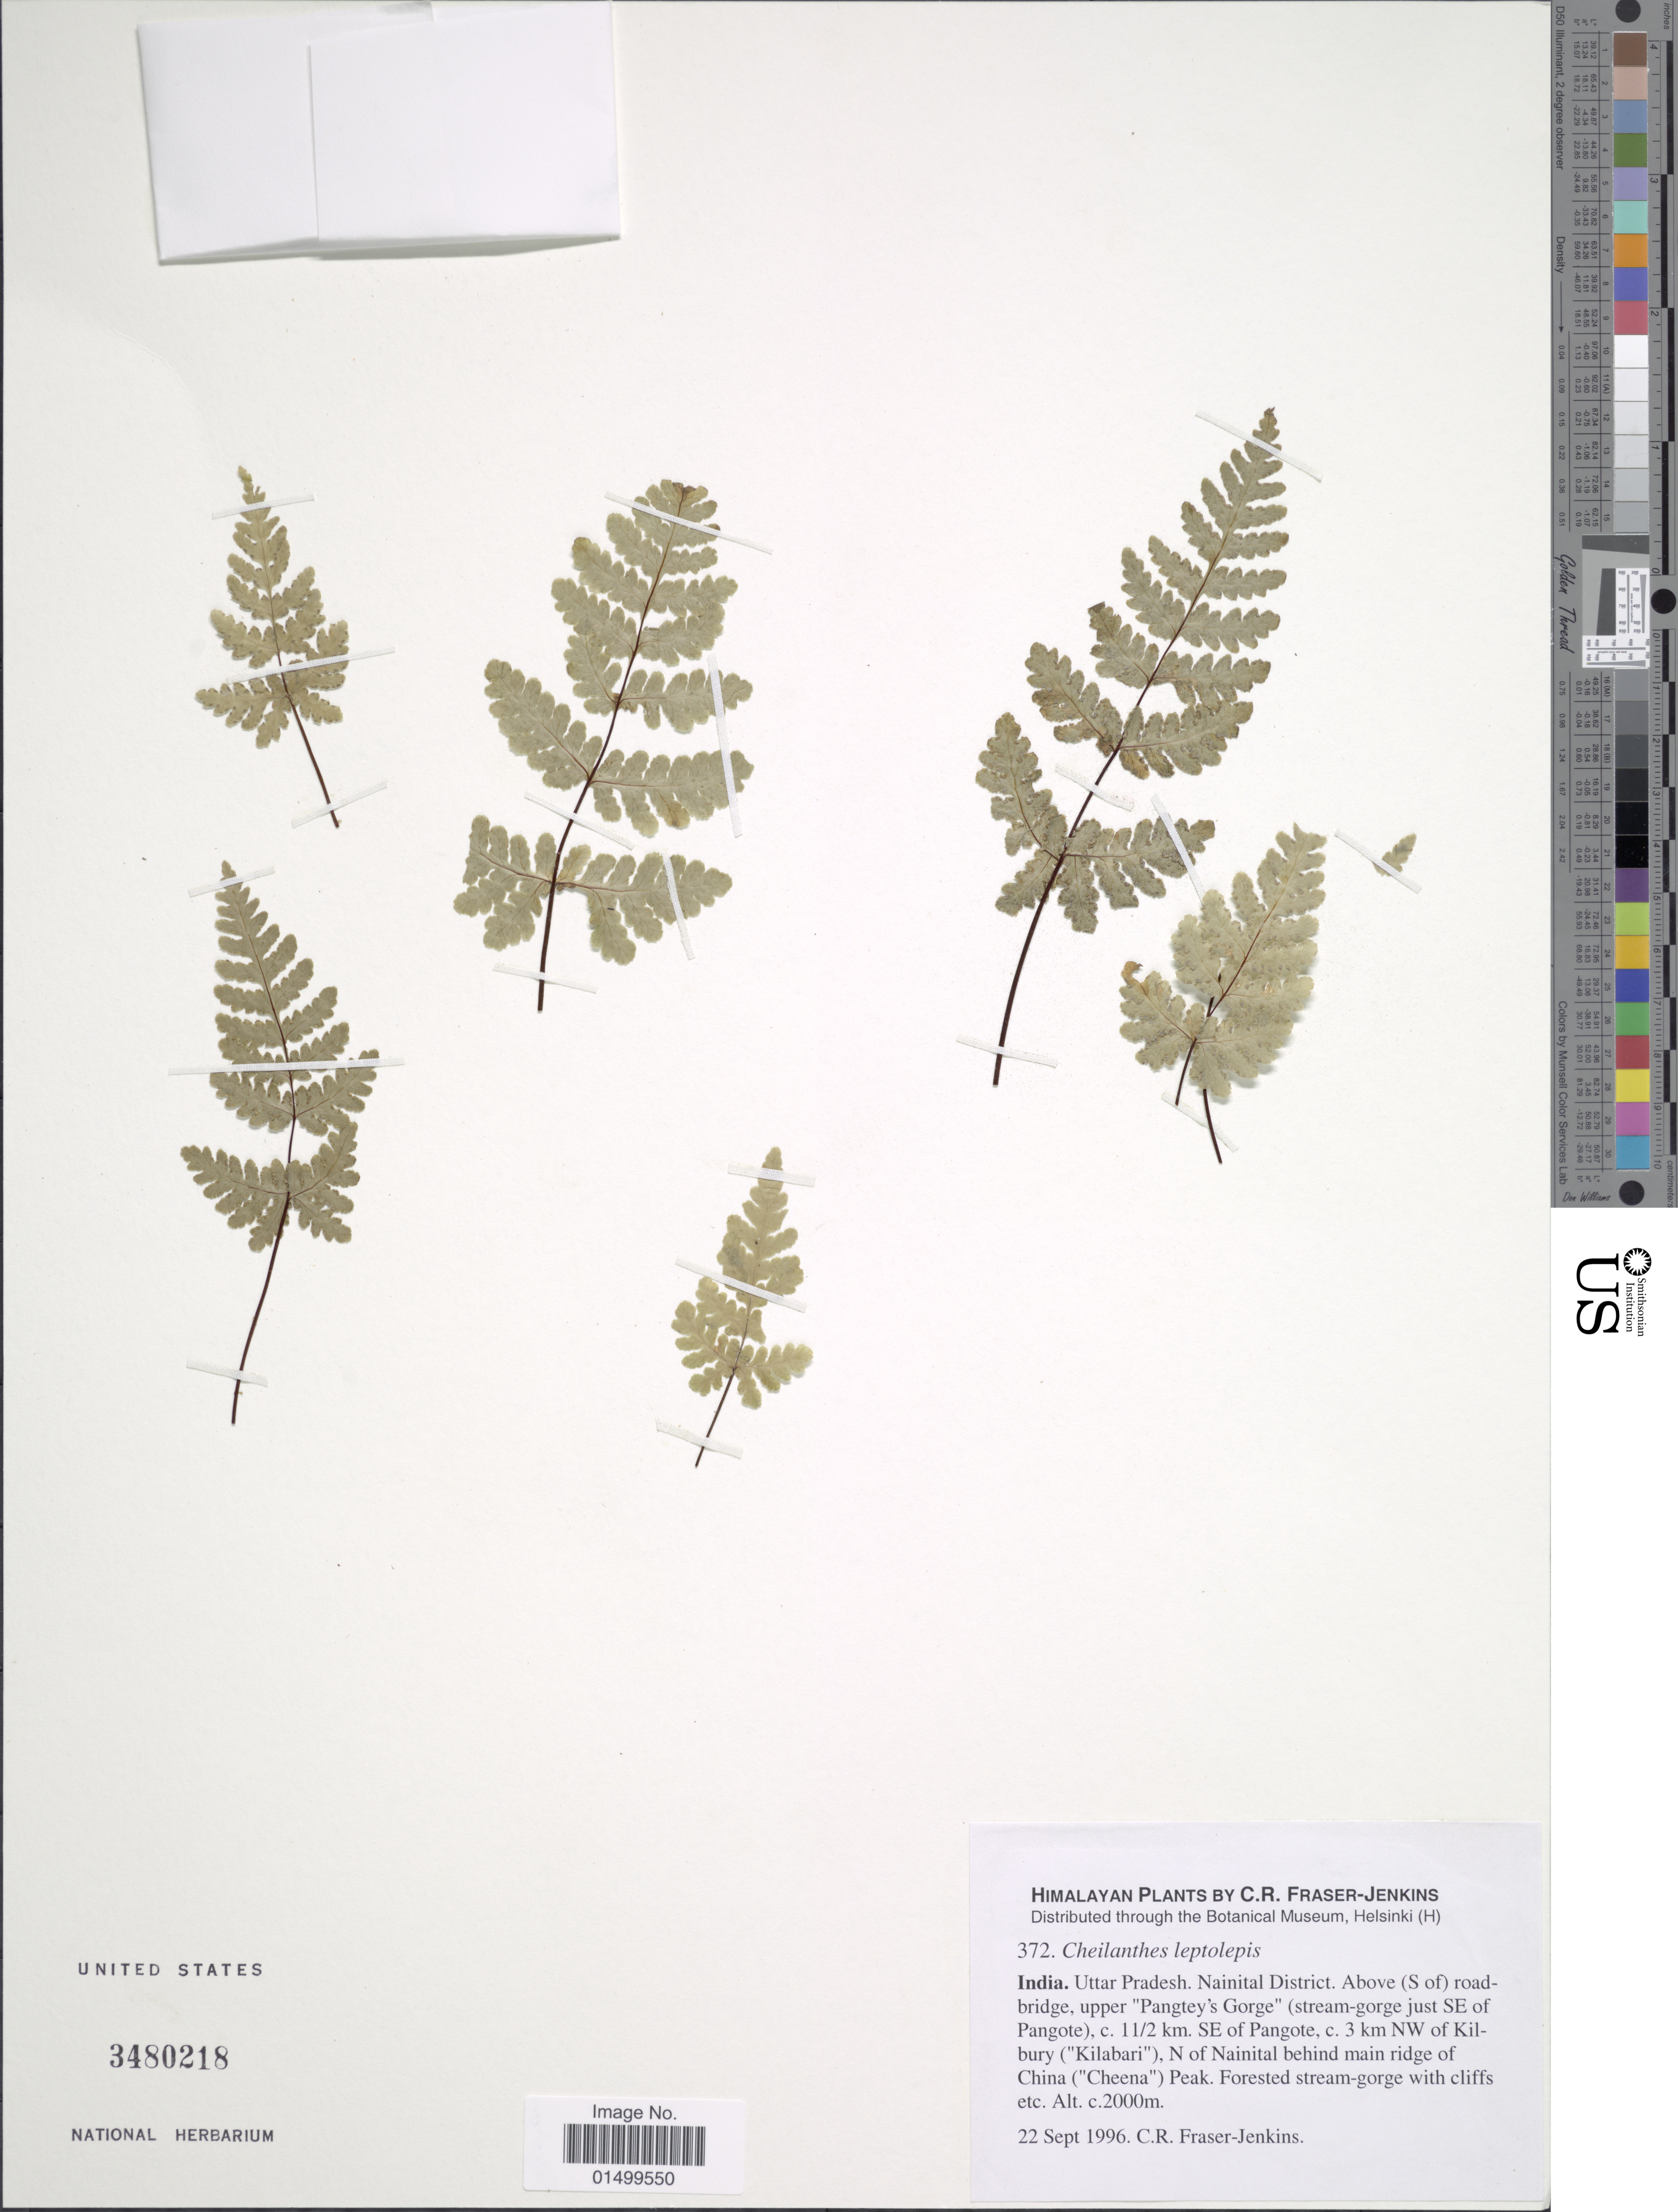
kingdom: Plantae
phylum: Tracheophyta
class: Polypodiopsida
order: Polypodiales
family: Pteridaceae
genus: Cheilanthes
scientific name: Cheilanthes leptolepis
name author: Fraser-Jenk.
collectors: C. R. Fraser-Jenkins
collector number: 372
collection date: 1996-09-22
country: India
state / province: Uttar Pradesh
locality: Himalayan Plants. Nainital District. Above (S of) roadbridge, upper "Pangtey's Gorge"(stream-gorge just SE of Pangote), c. 11/2 km. SE of Pangote, c. 3 km NW of Kilbury ("Kilabari"), N of Nainital behind main ridge of China ("Cheena") Peak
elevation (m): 2000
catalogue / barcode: US 3480218